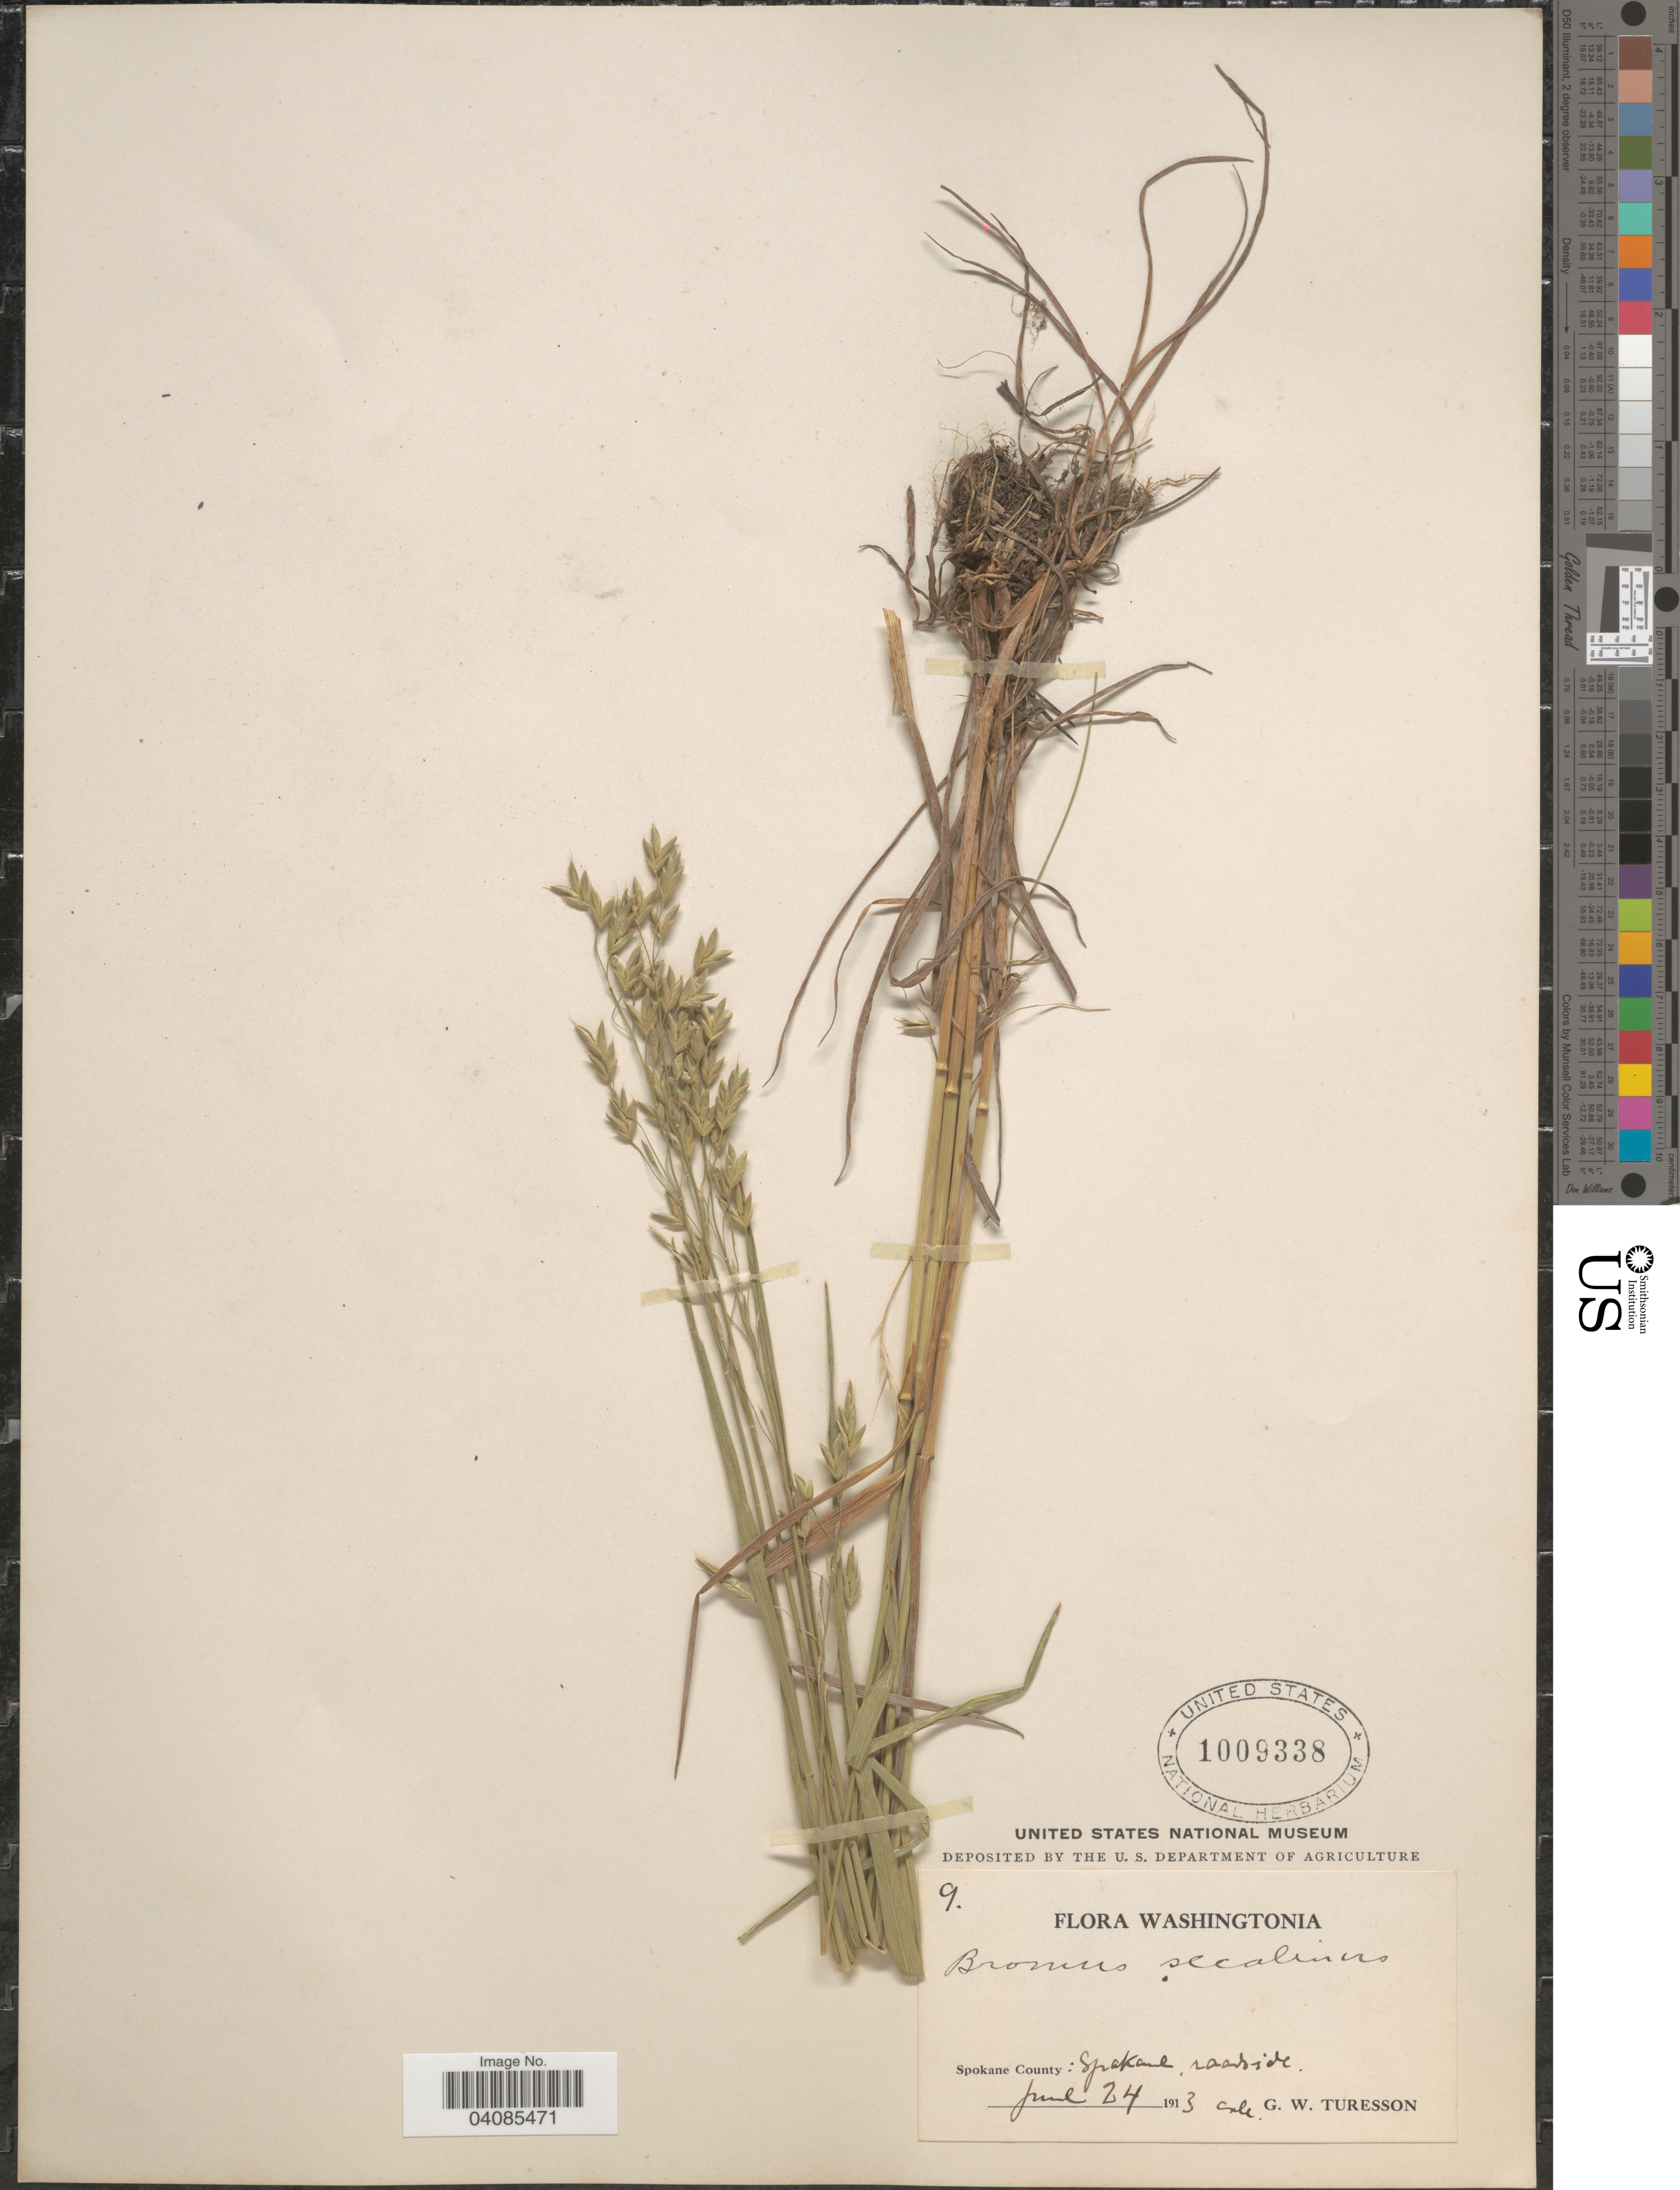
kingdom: Plantae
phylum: Tracheophyta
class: Liliopsida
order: Poales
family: Poaceae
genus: Bromus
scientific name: Bromus secalinus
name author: L.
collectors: G. Turesson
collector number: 9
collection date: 1913-06-24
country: United States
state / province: Washington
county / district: Spokane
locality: Spokane County: Spakane, roadside.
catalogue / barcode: US 1009338